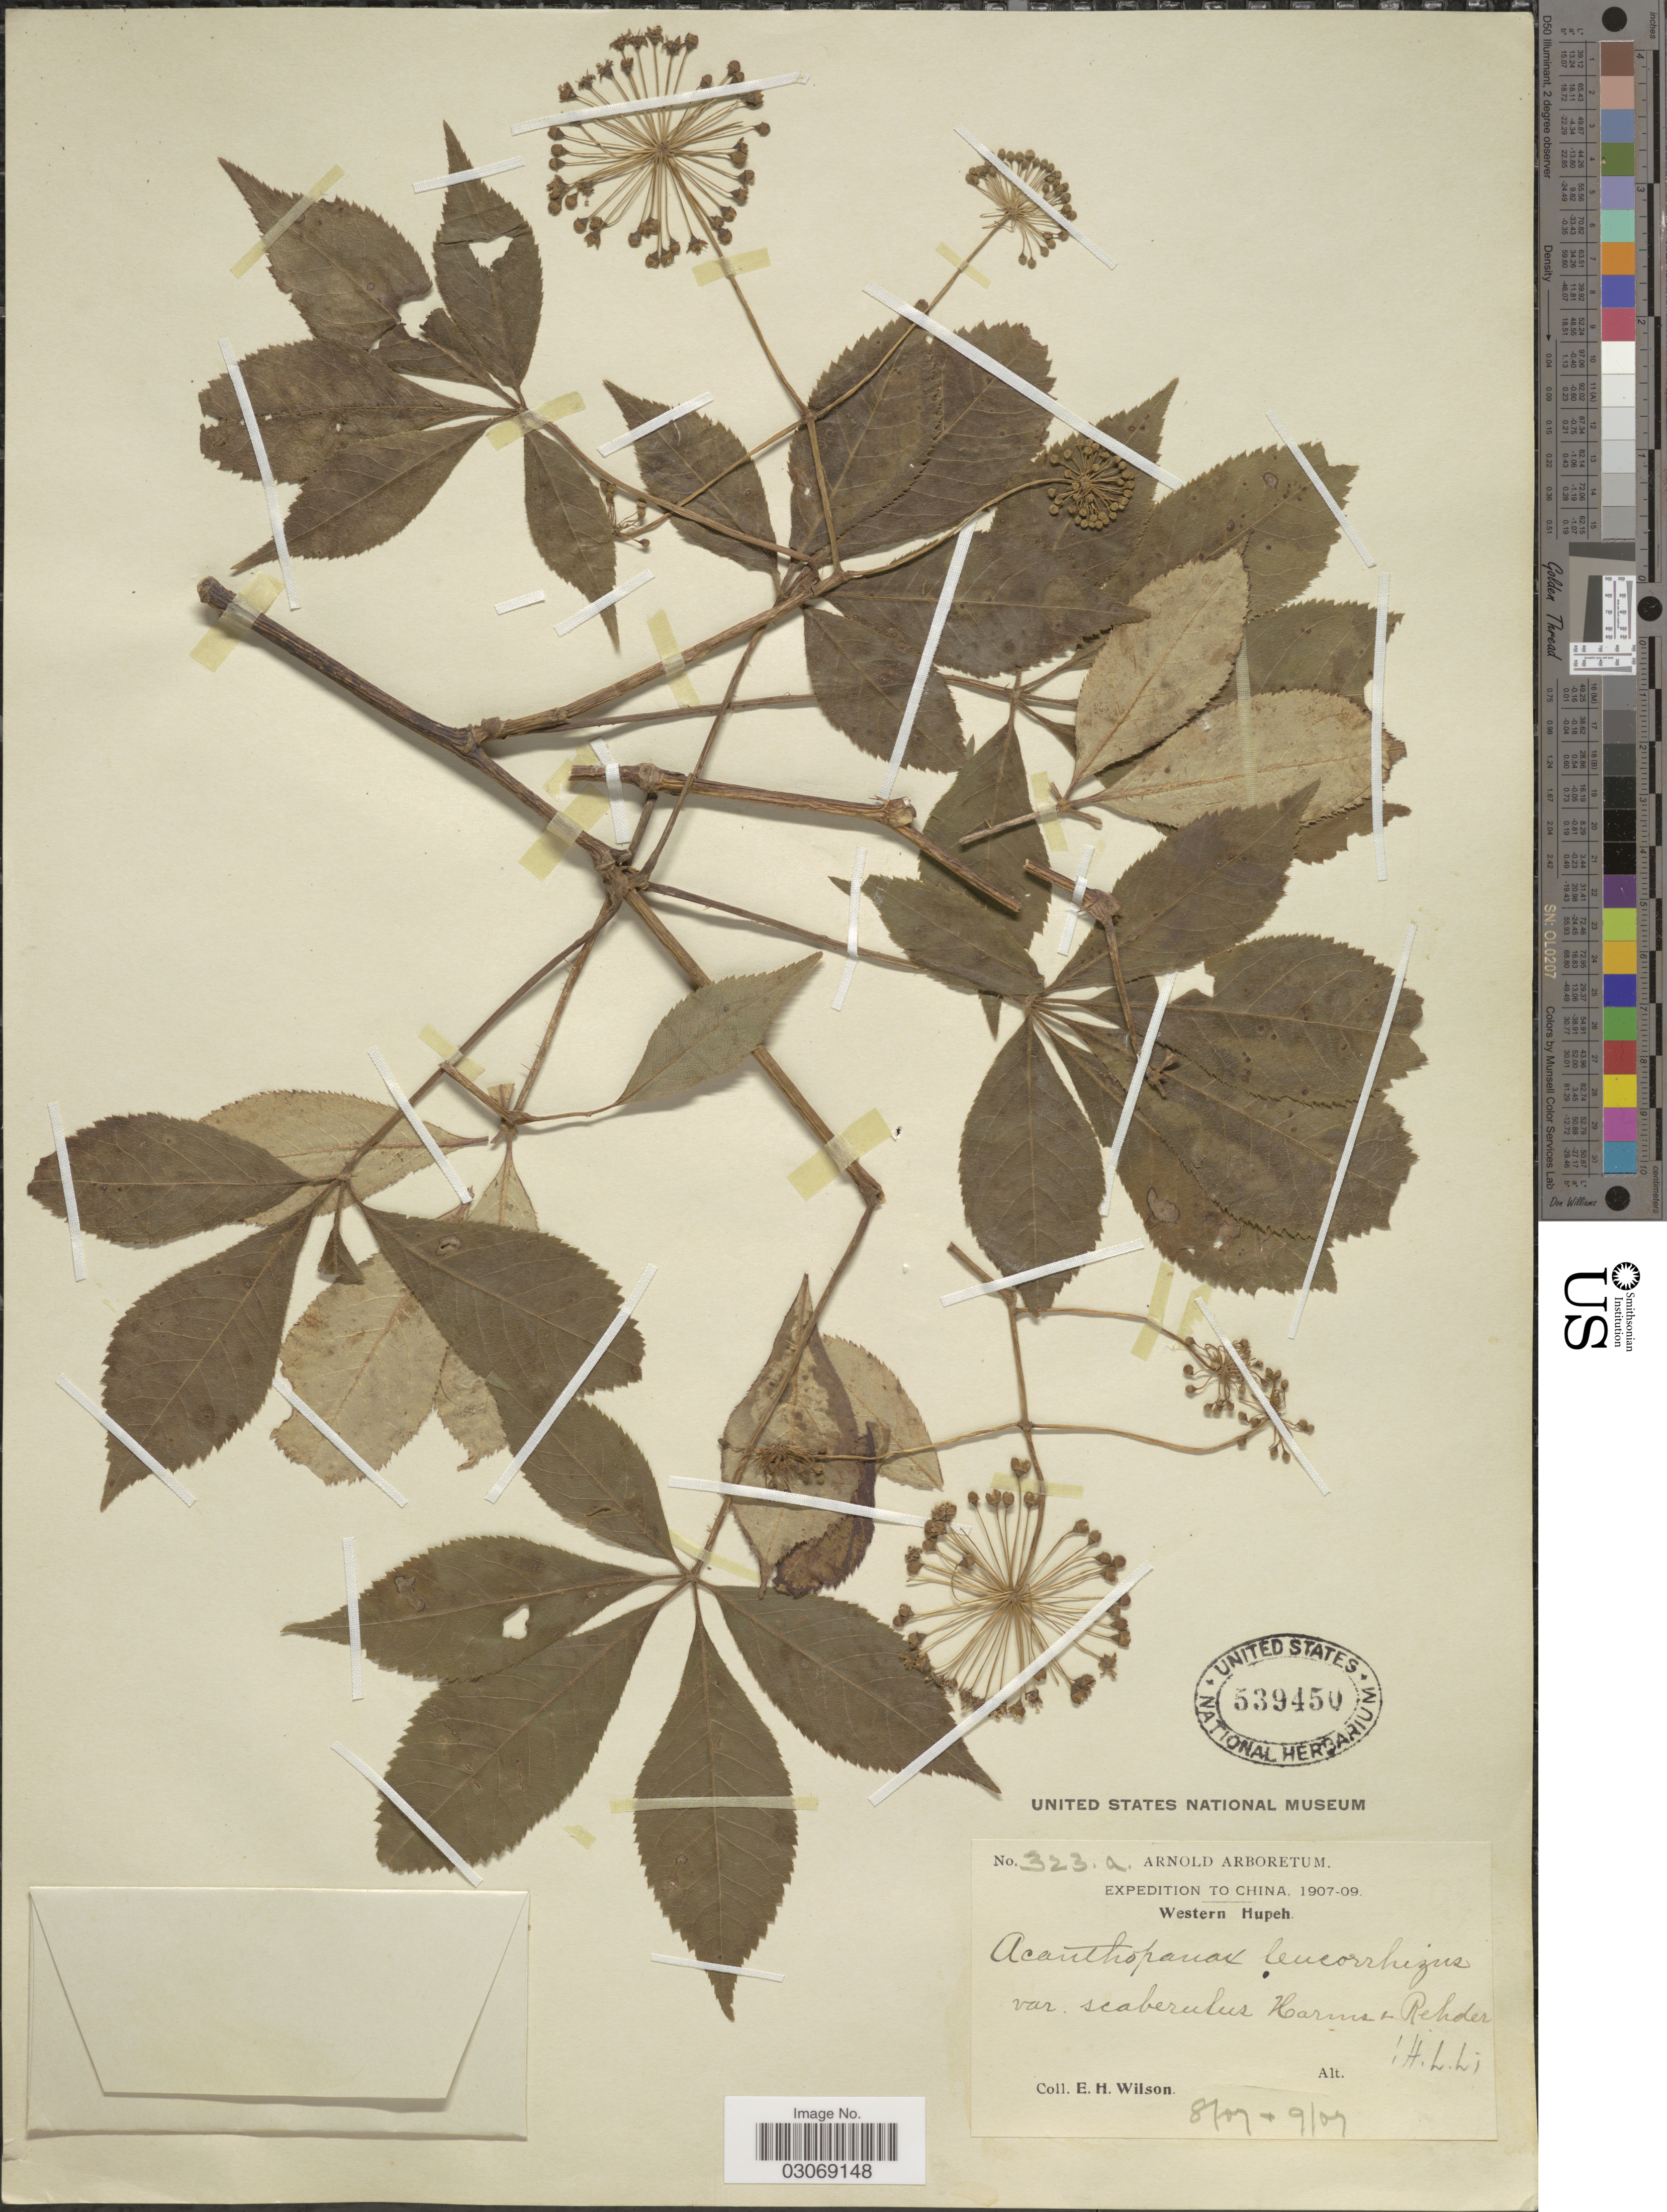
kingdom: Plantae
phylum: Tracheophyta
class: Magnoliopsida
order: Apiales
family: Araliaceae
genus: Acanthopanax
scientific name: Acanthopanax leucorrhizus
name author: (Oliv.) Harms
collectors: E. Wilson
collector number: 323 a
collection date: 1907-08/1907-09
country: China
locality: Western Hupeh.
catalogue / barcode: US 539450